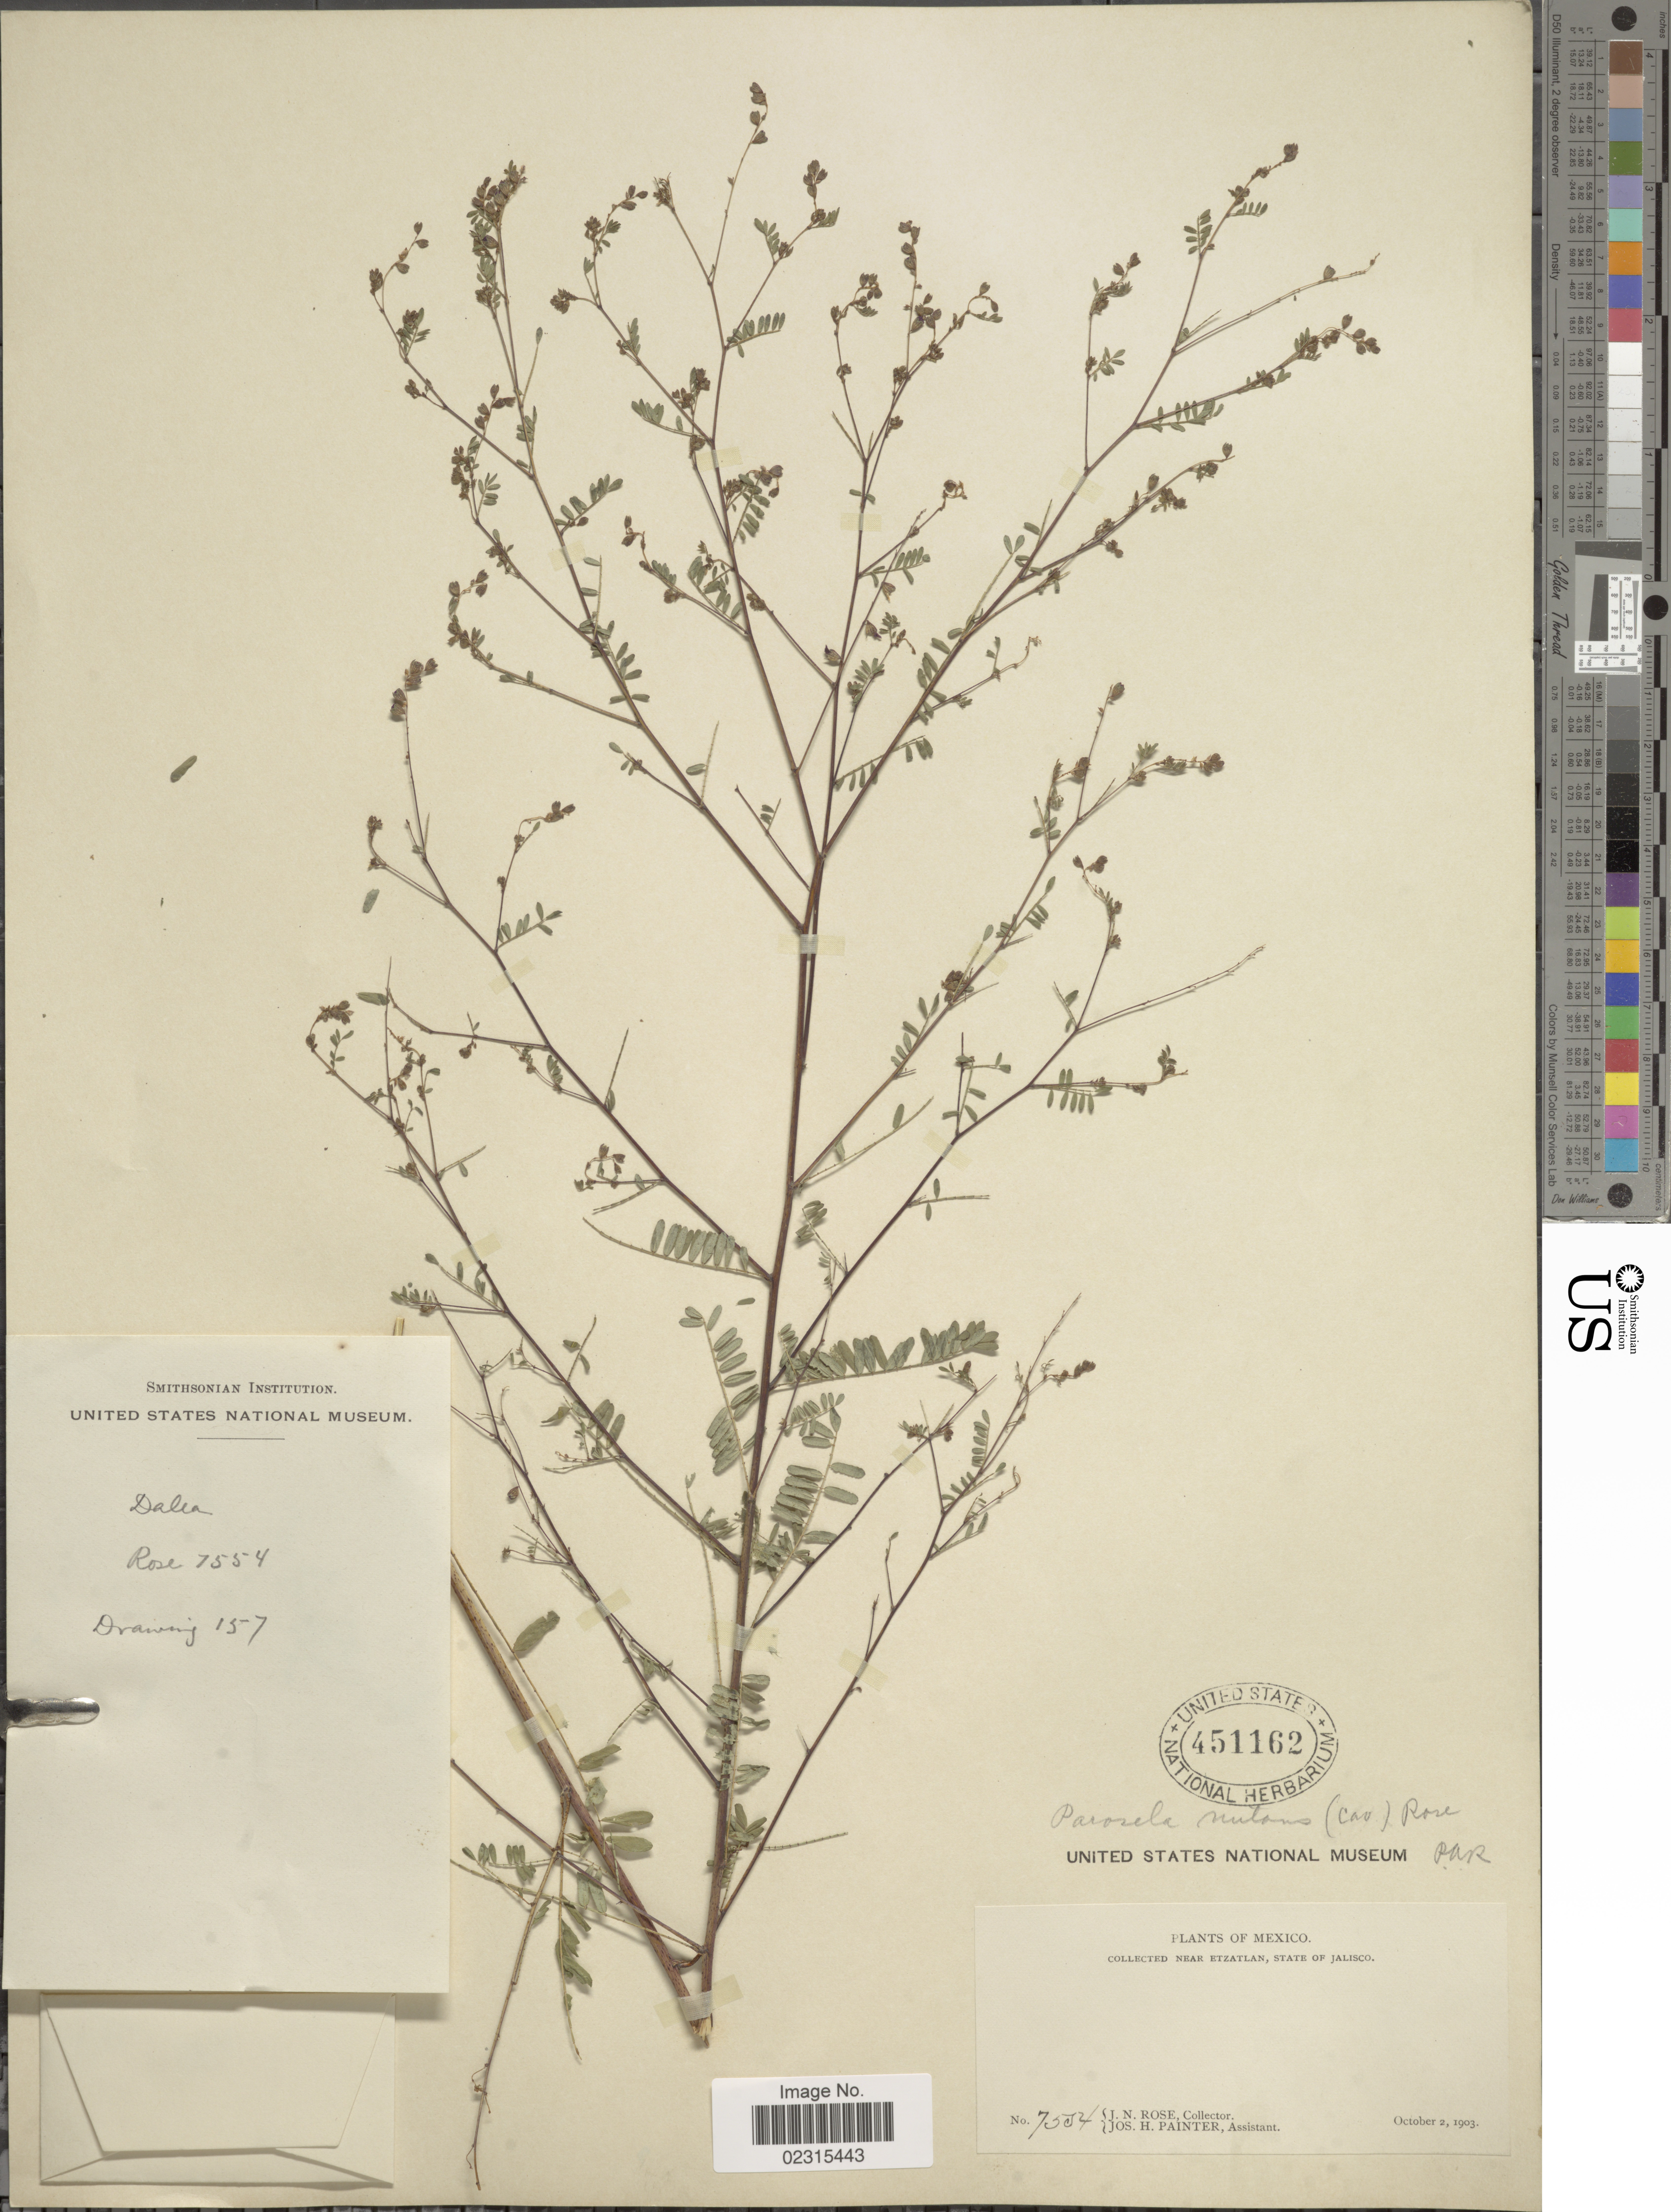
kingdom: Plantae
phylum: Tracheophyta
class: Magnoliopsida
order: Fabales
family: Fabaceae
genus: Marina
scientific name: Marina nutans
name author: (Cav.) Barneby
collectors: J. N. Rose & J. H. Painter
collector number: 7534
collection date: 1903-10-02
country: Mexico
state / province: Jalisco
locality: Near Etzatlan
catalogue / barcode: US 451162